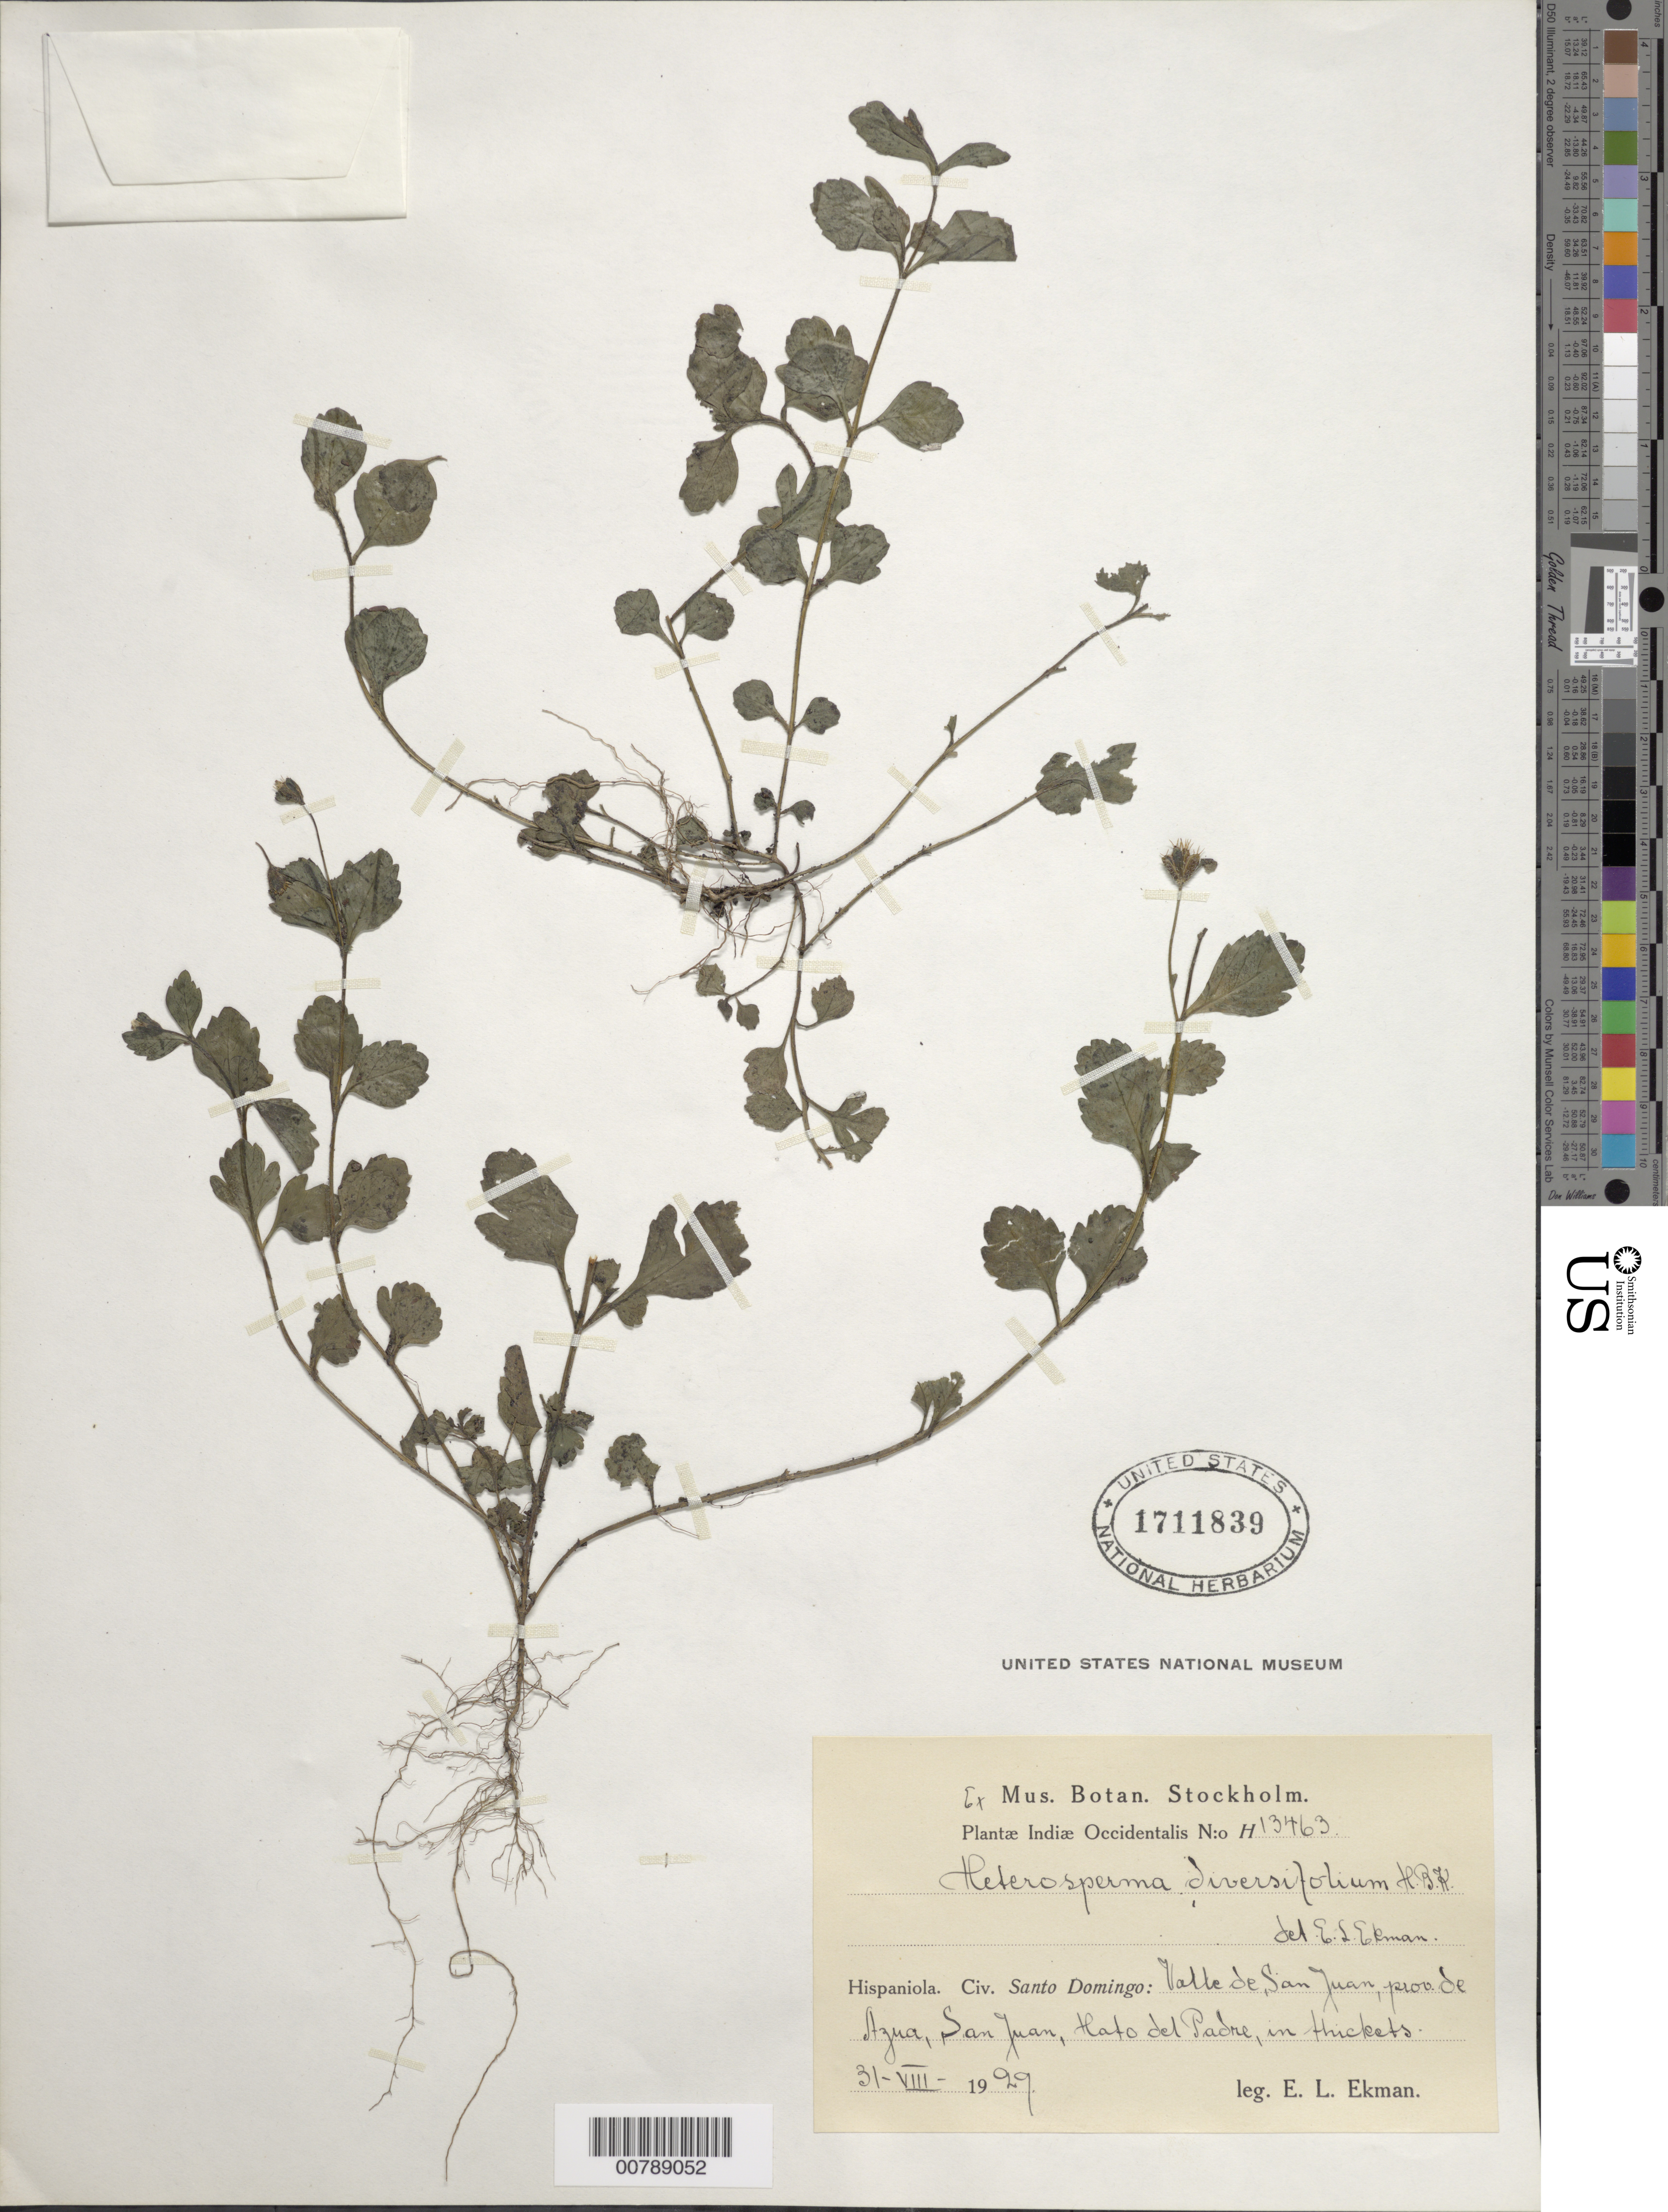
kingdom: Plantae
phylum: Tracheophyta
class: Magnoliopsida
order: Asterales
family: Asteraceae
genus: Heterosperma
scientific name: Heterosperma diversifolium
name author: Kunth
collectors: E. L. Ekman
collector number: H 13463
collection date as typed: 31 Sep 1929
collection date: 1929-09-30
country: Dominican Republic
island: Hispaniola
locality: Santo Domingo: Valle de San Juan, provincia de Azua, San Juan, Hato del Padre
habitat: In thickets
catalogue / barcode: US 1711839